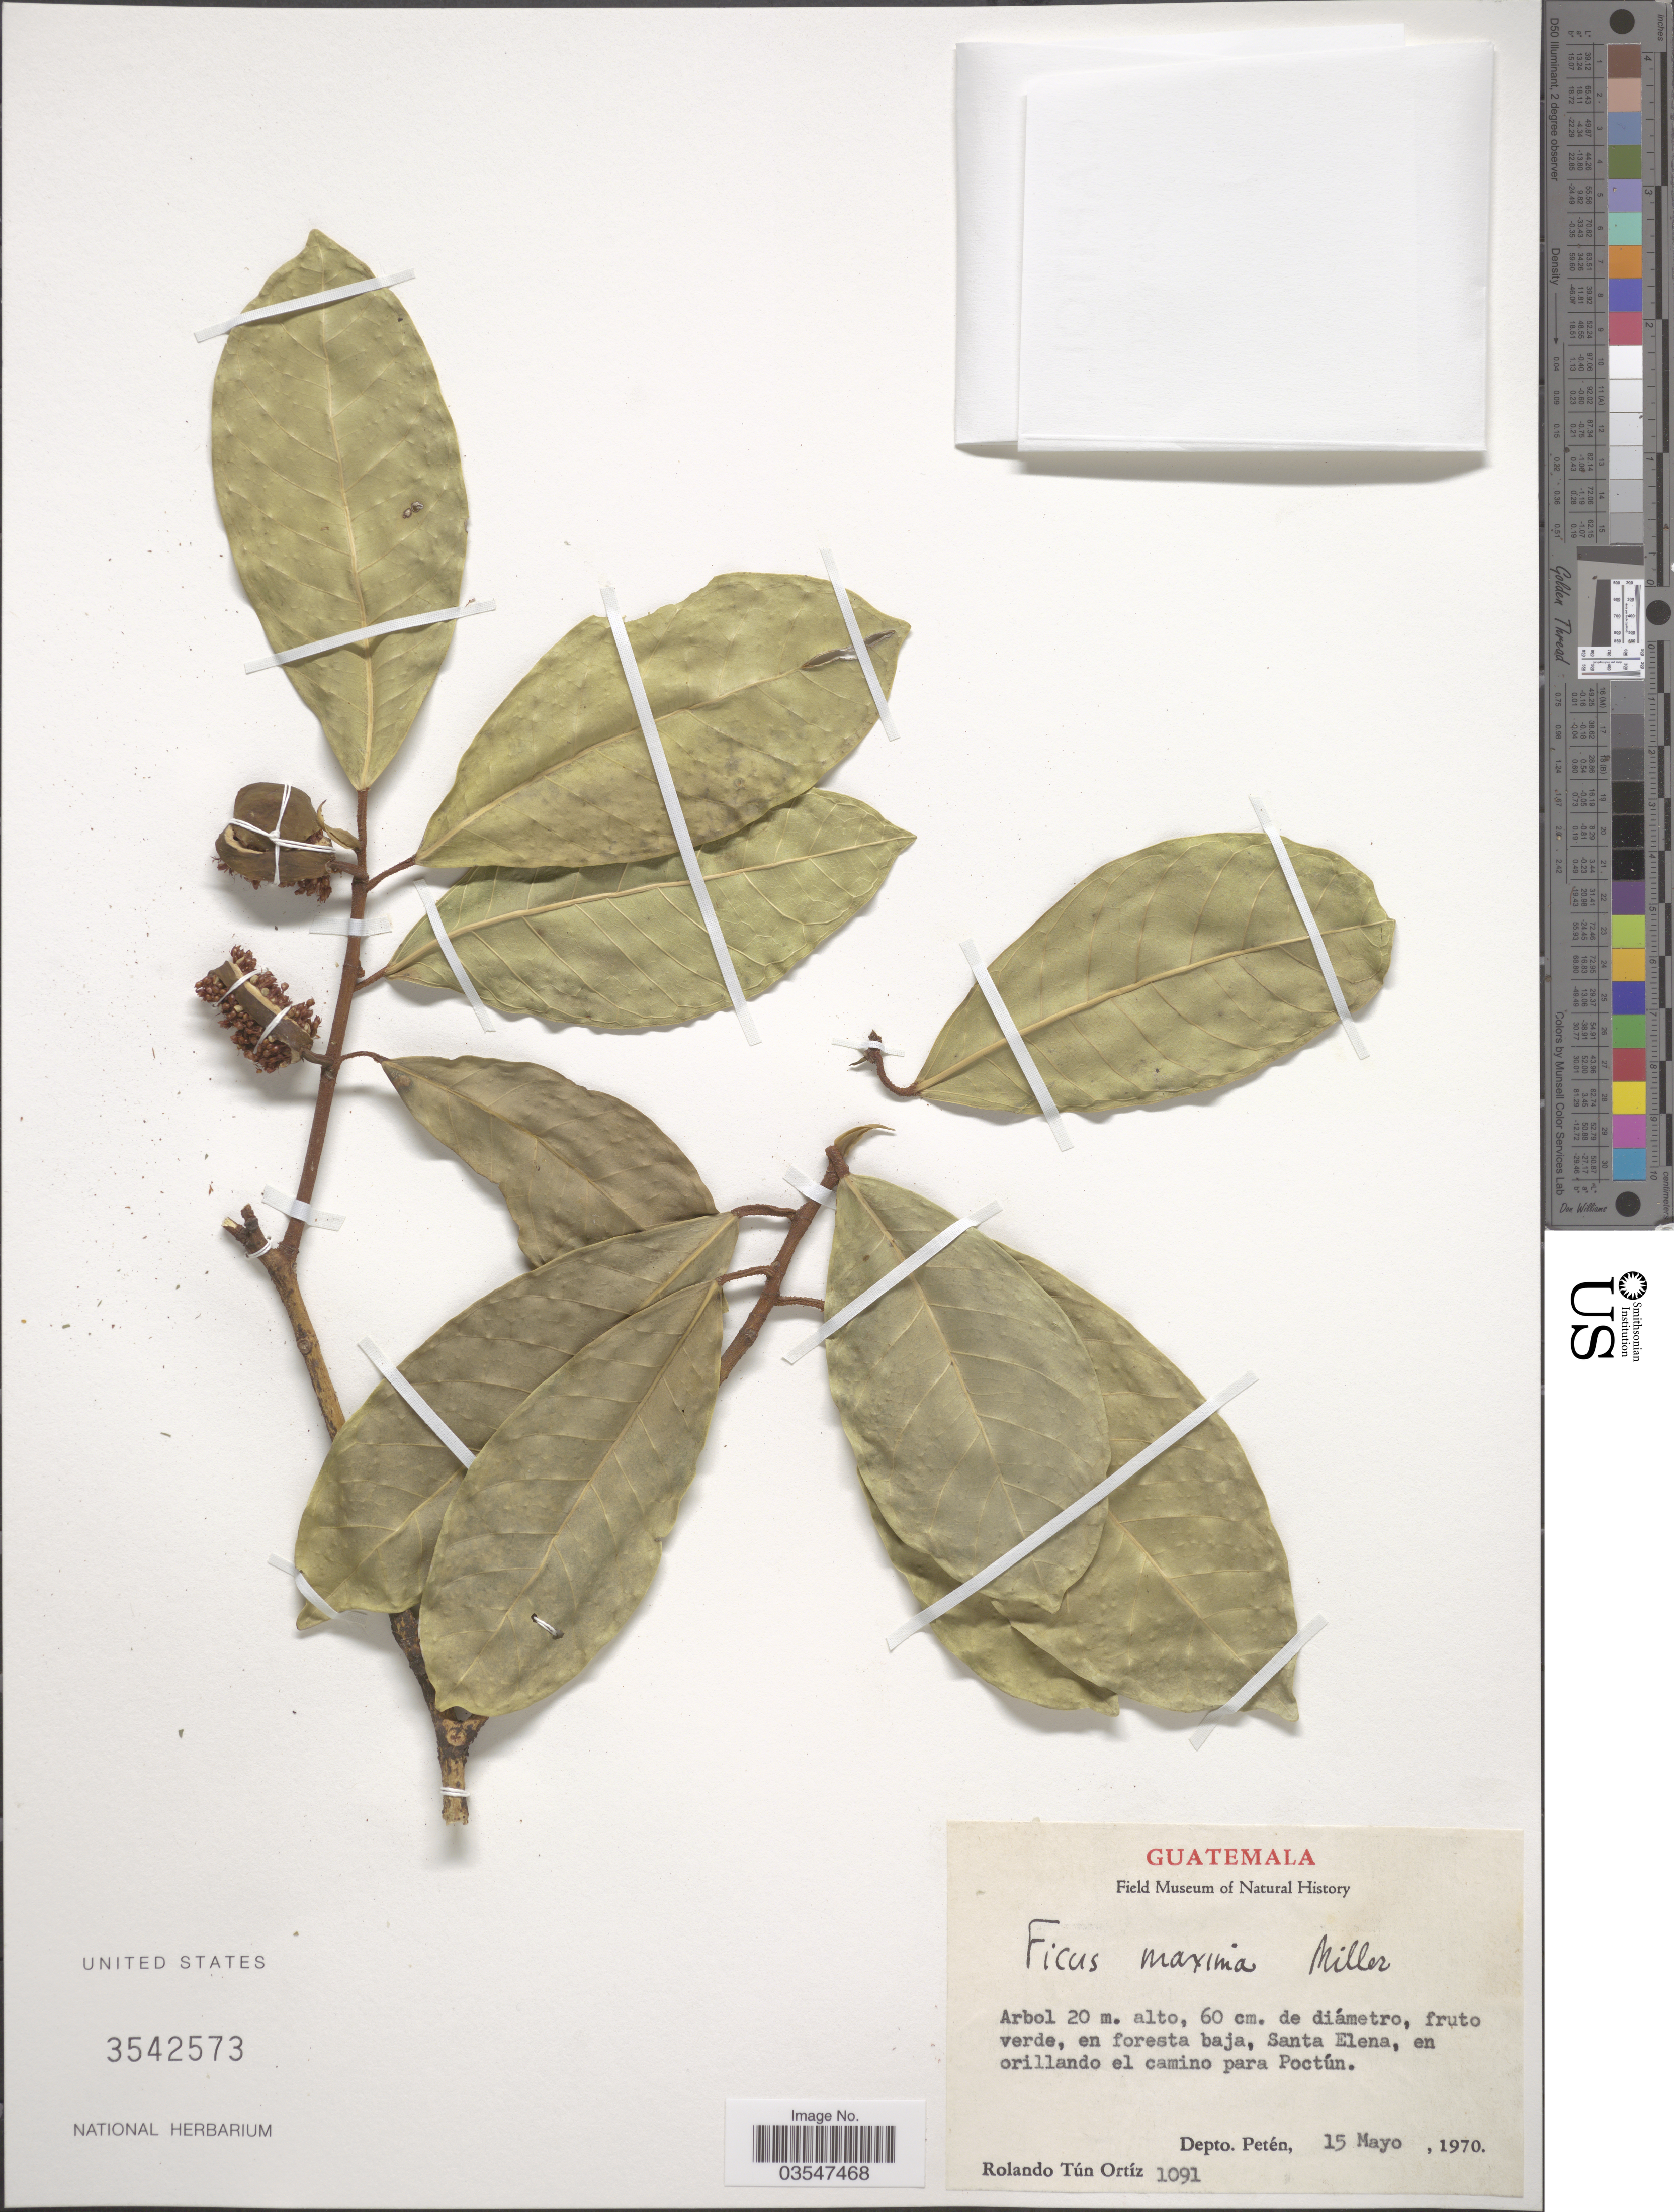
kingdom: Plantae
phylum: Tracheophyta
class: Magnoliopsida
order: Rosales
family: Moraceae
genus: Ficus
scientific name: Ficus maxima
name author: Mill.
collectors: R. T. Ortíz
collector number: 1091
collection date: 1970-05-15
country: Guatemala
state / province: El Peten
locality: Santa Elena, en orillando el camino para Poctún. Depto. Petén.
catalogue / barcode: US 3542573